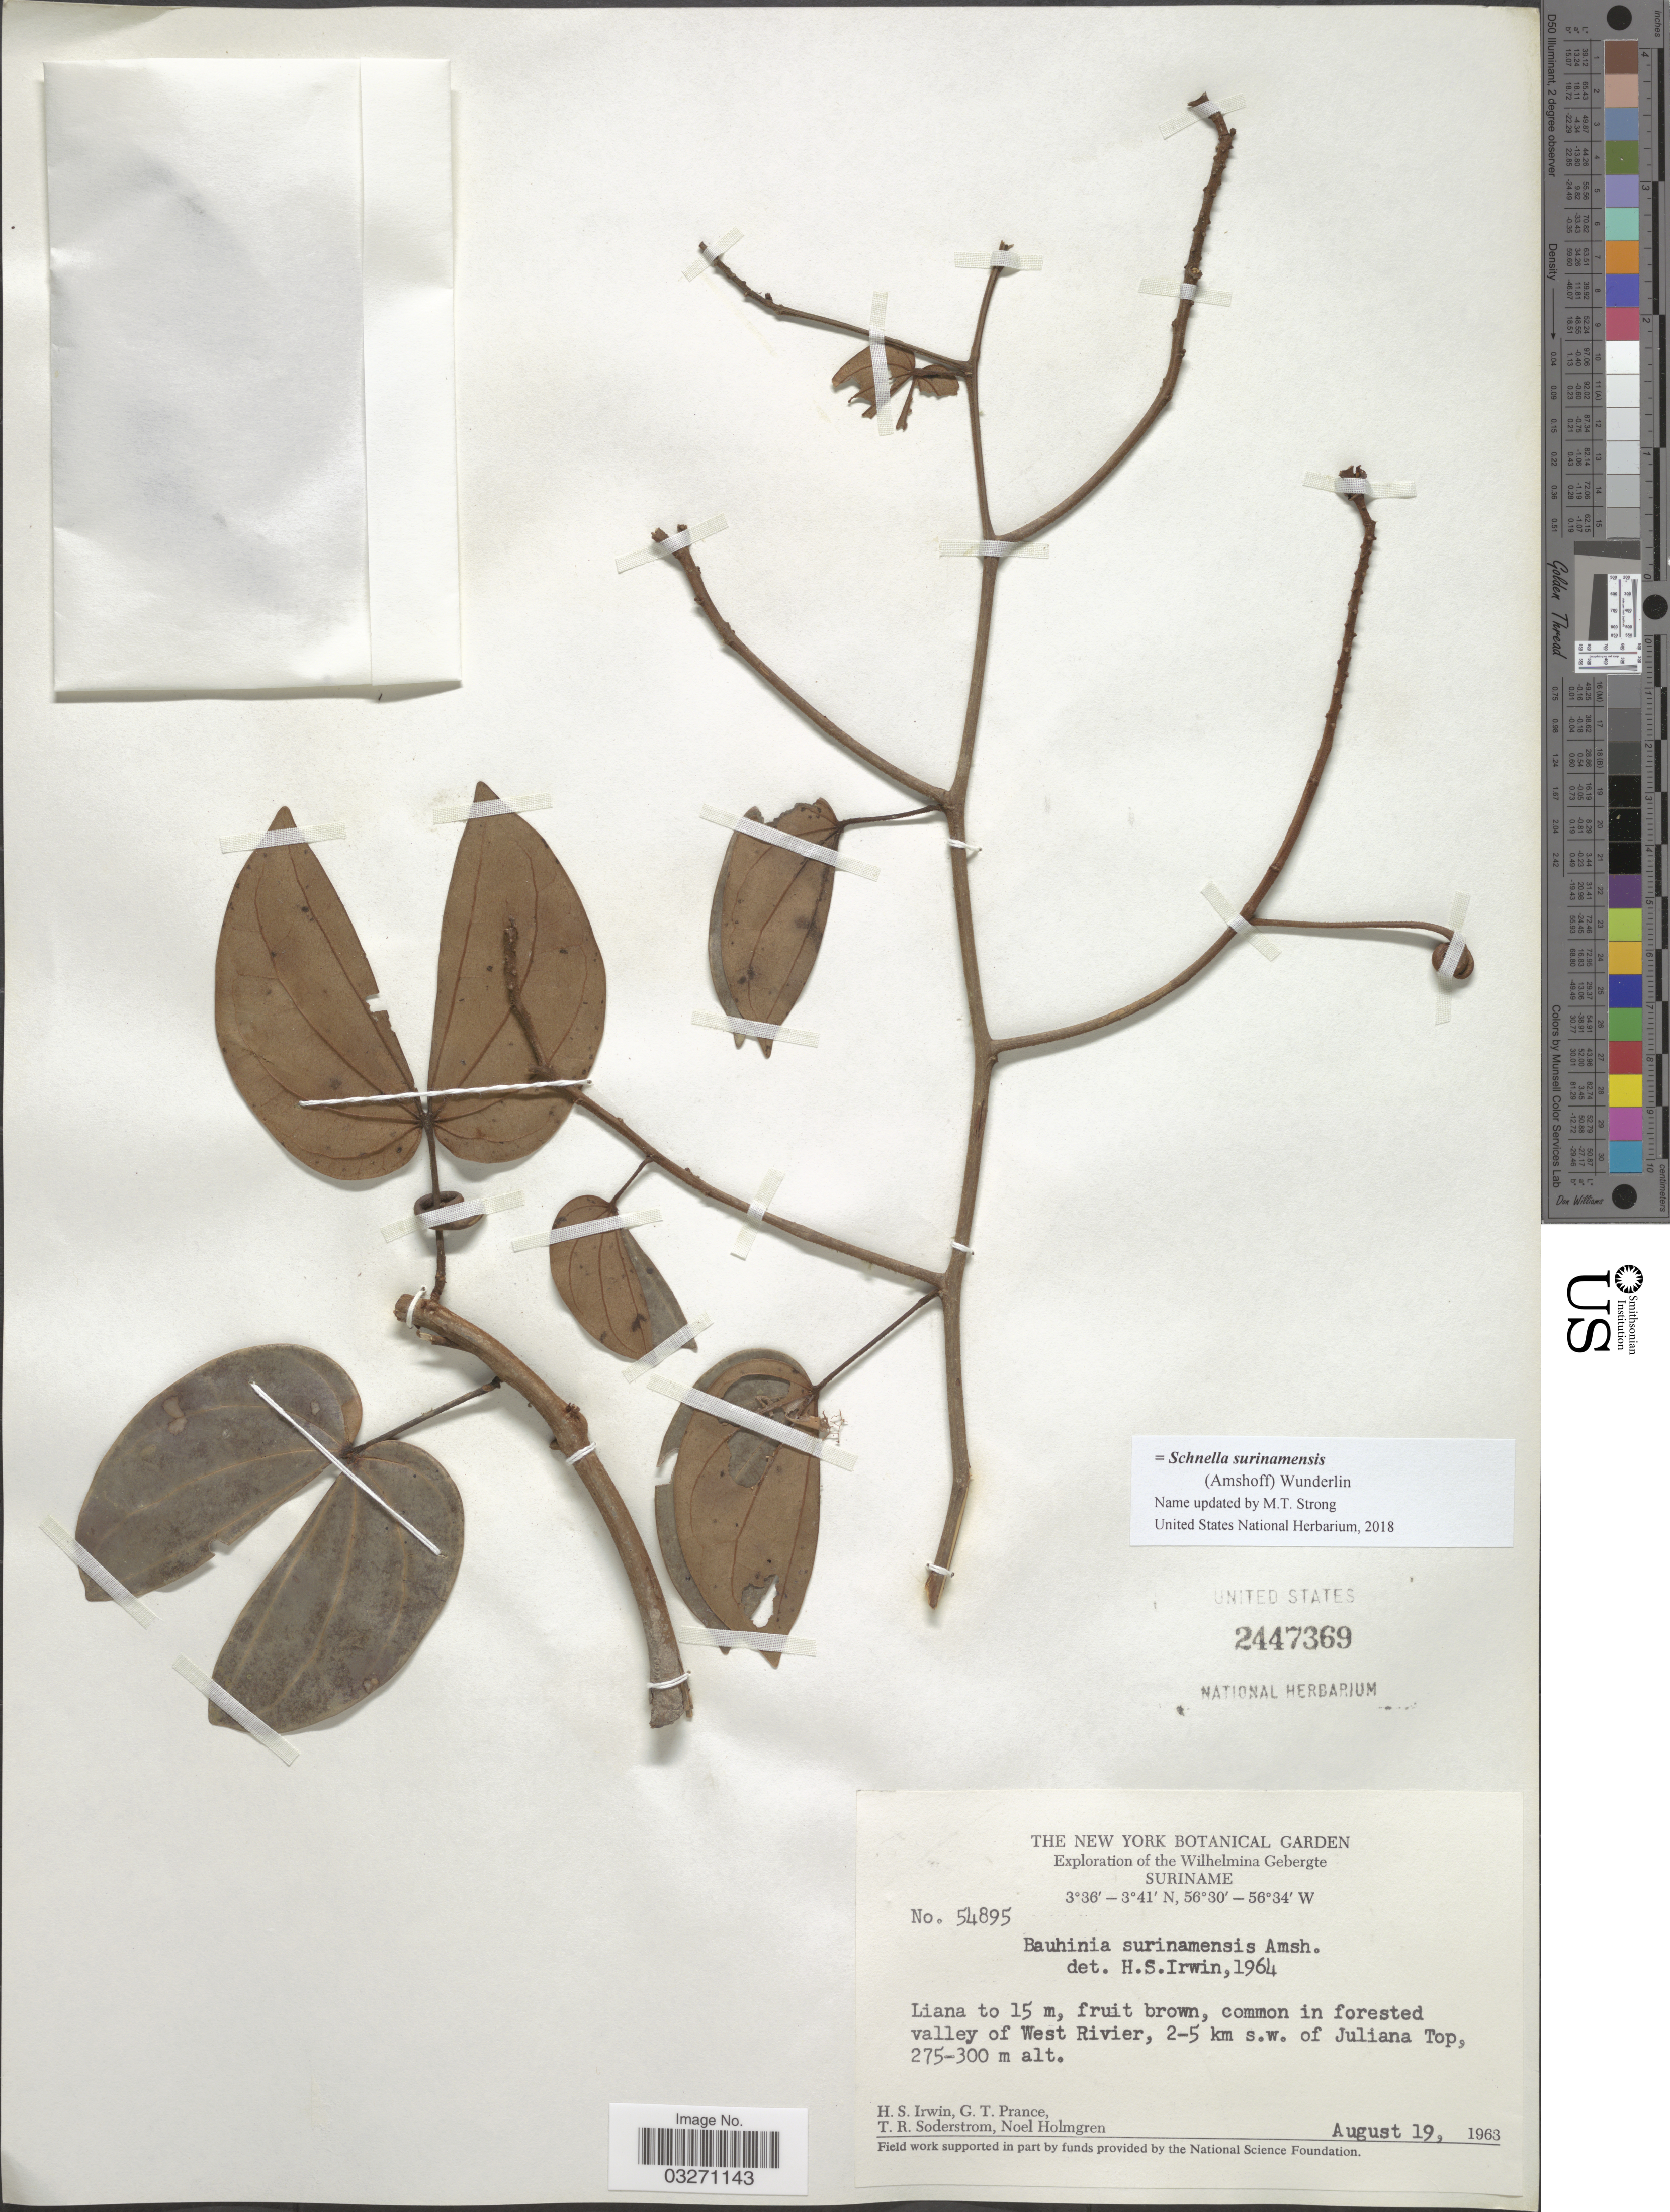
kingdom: Plantae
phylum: Tracheophyta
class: Magnoliopsida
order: Fabales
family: Fabaceae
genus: Schnella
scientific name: Schnella surinamensis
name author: (Amshoff) Wunderlin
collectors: H. Irwin, G. T. Prance, T. R. Soderstrom & N. H. Holmgren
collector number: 54895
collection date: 1963-08-19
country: Suriname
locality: Wilhelmina Gebergte, common in forested valley of West Rivier, 2-5 km s.w. of Juliana Top.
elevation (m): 275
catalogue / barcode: US 2447369